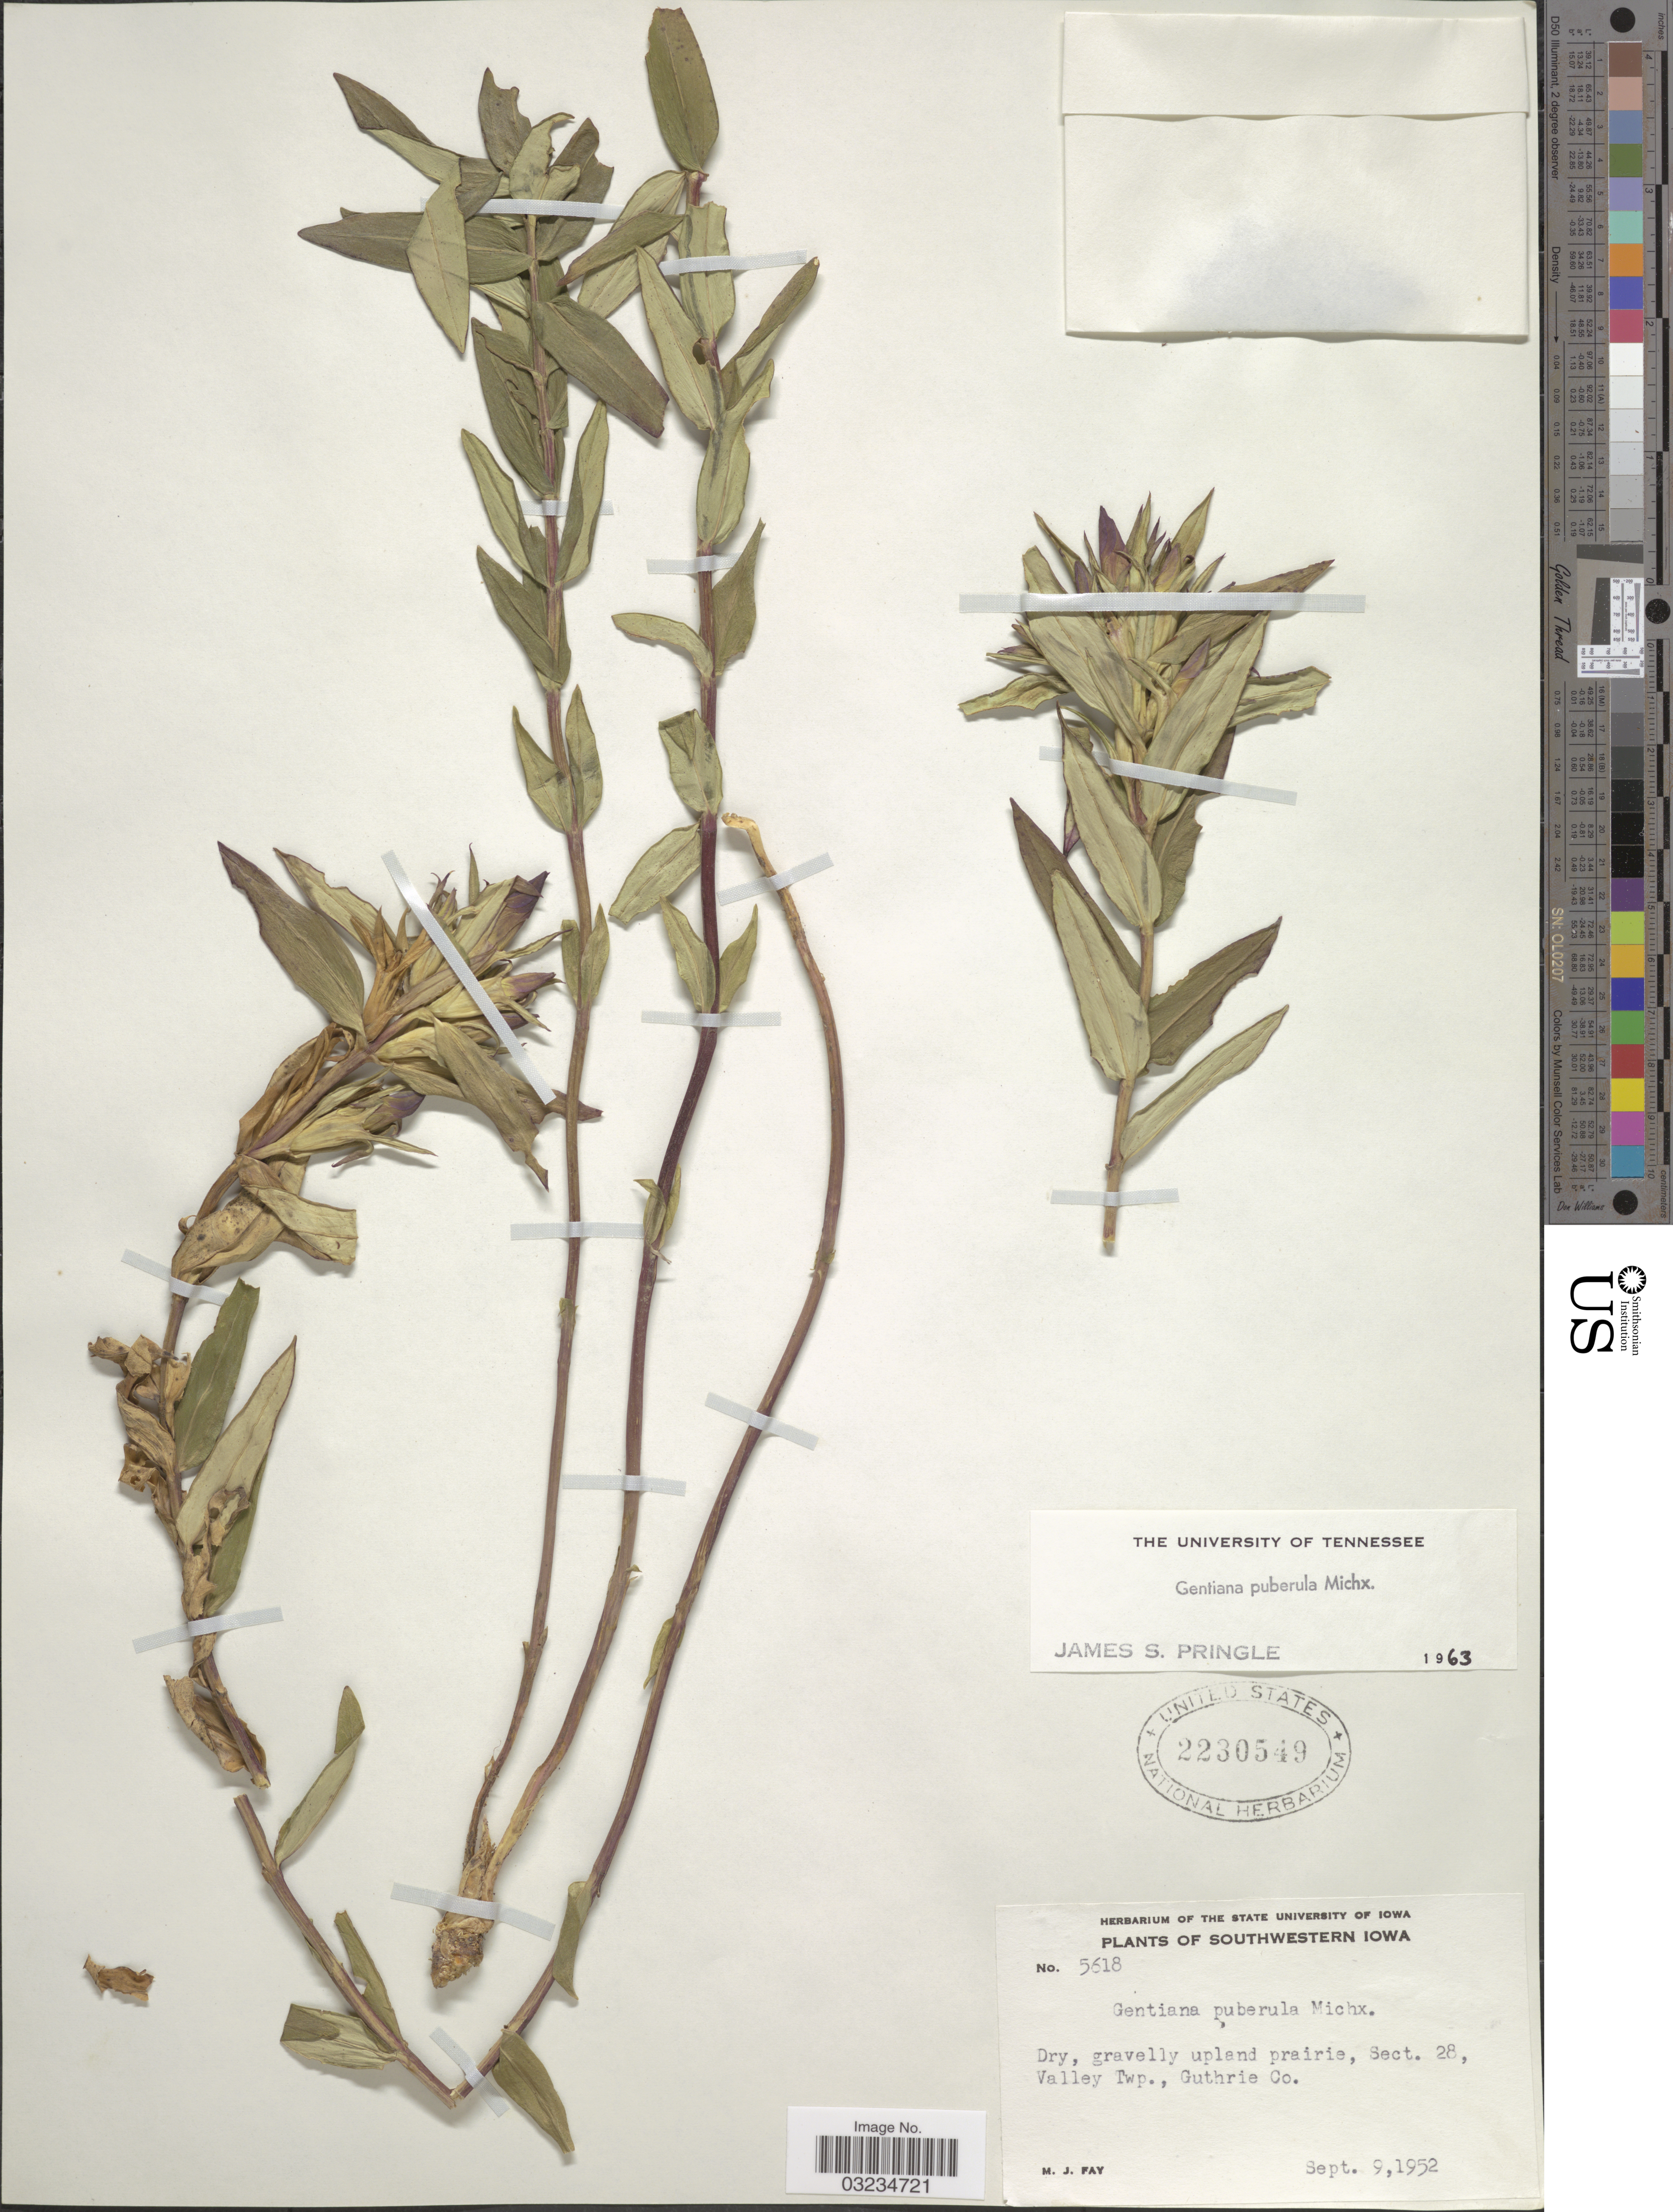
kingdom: Plantae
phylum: Tracheophyta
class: Magnoliopsida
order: Gentianales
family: Gentianaceae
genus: Gentiana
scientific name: Gentiana puberula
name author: Michx.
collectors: M. Fay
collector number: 5618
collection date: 1952-09-09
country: United States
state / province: Iowa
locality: Southwestern Iowa. Dry, gravelly upland prairie, Sect. 28, Valley Twp., Guthrie Co.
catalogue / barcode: US 2230549